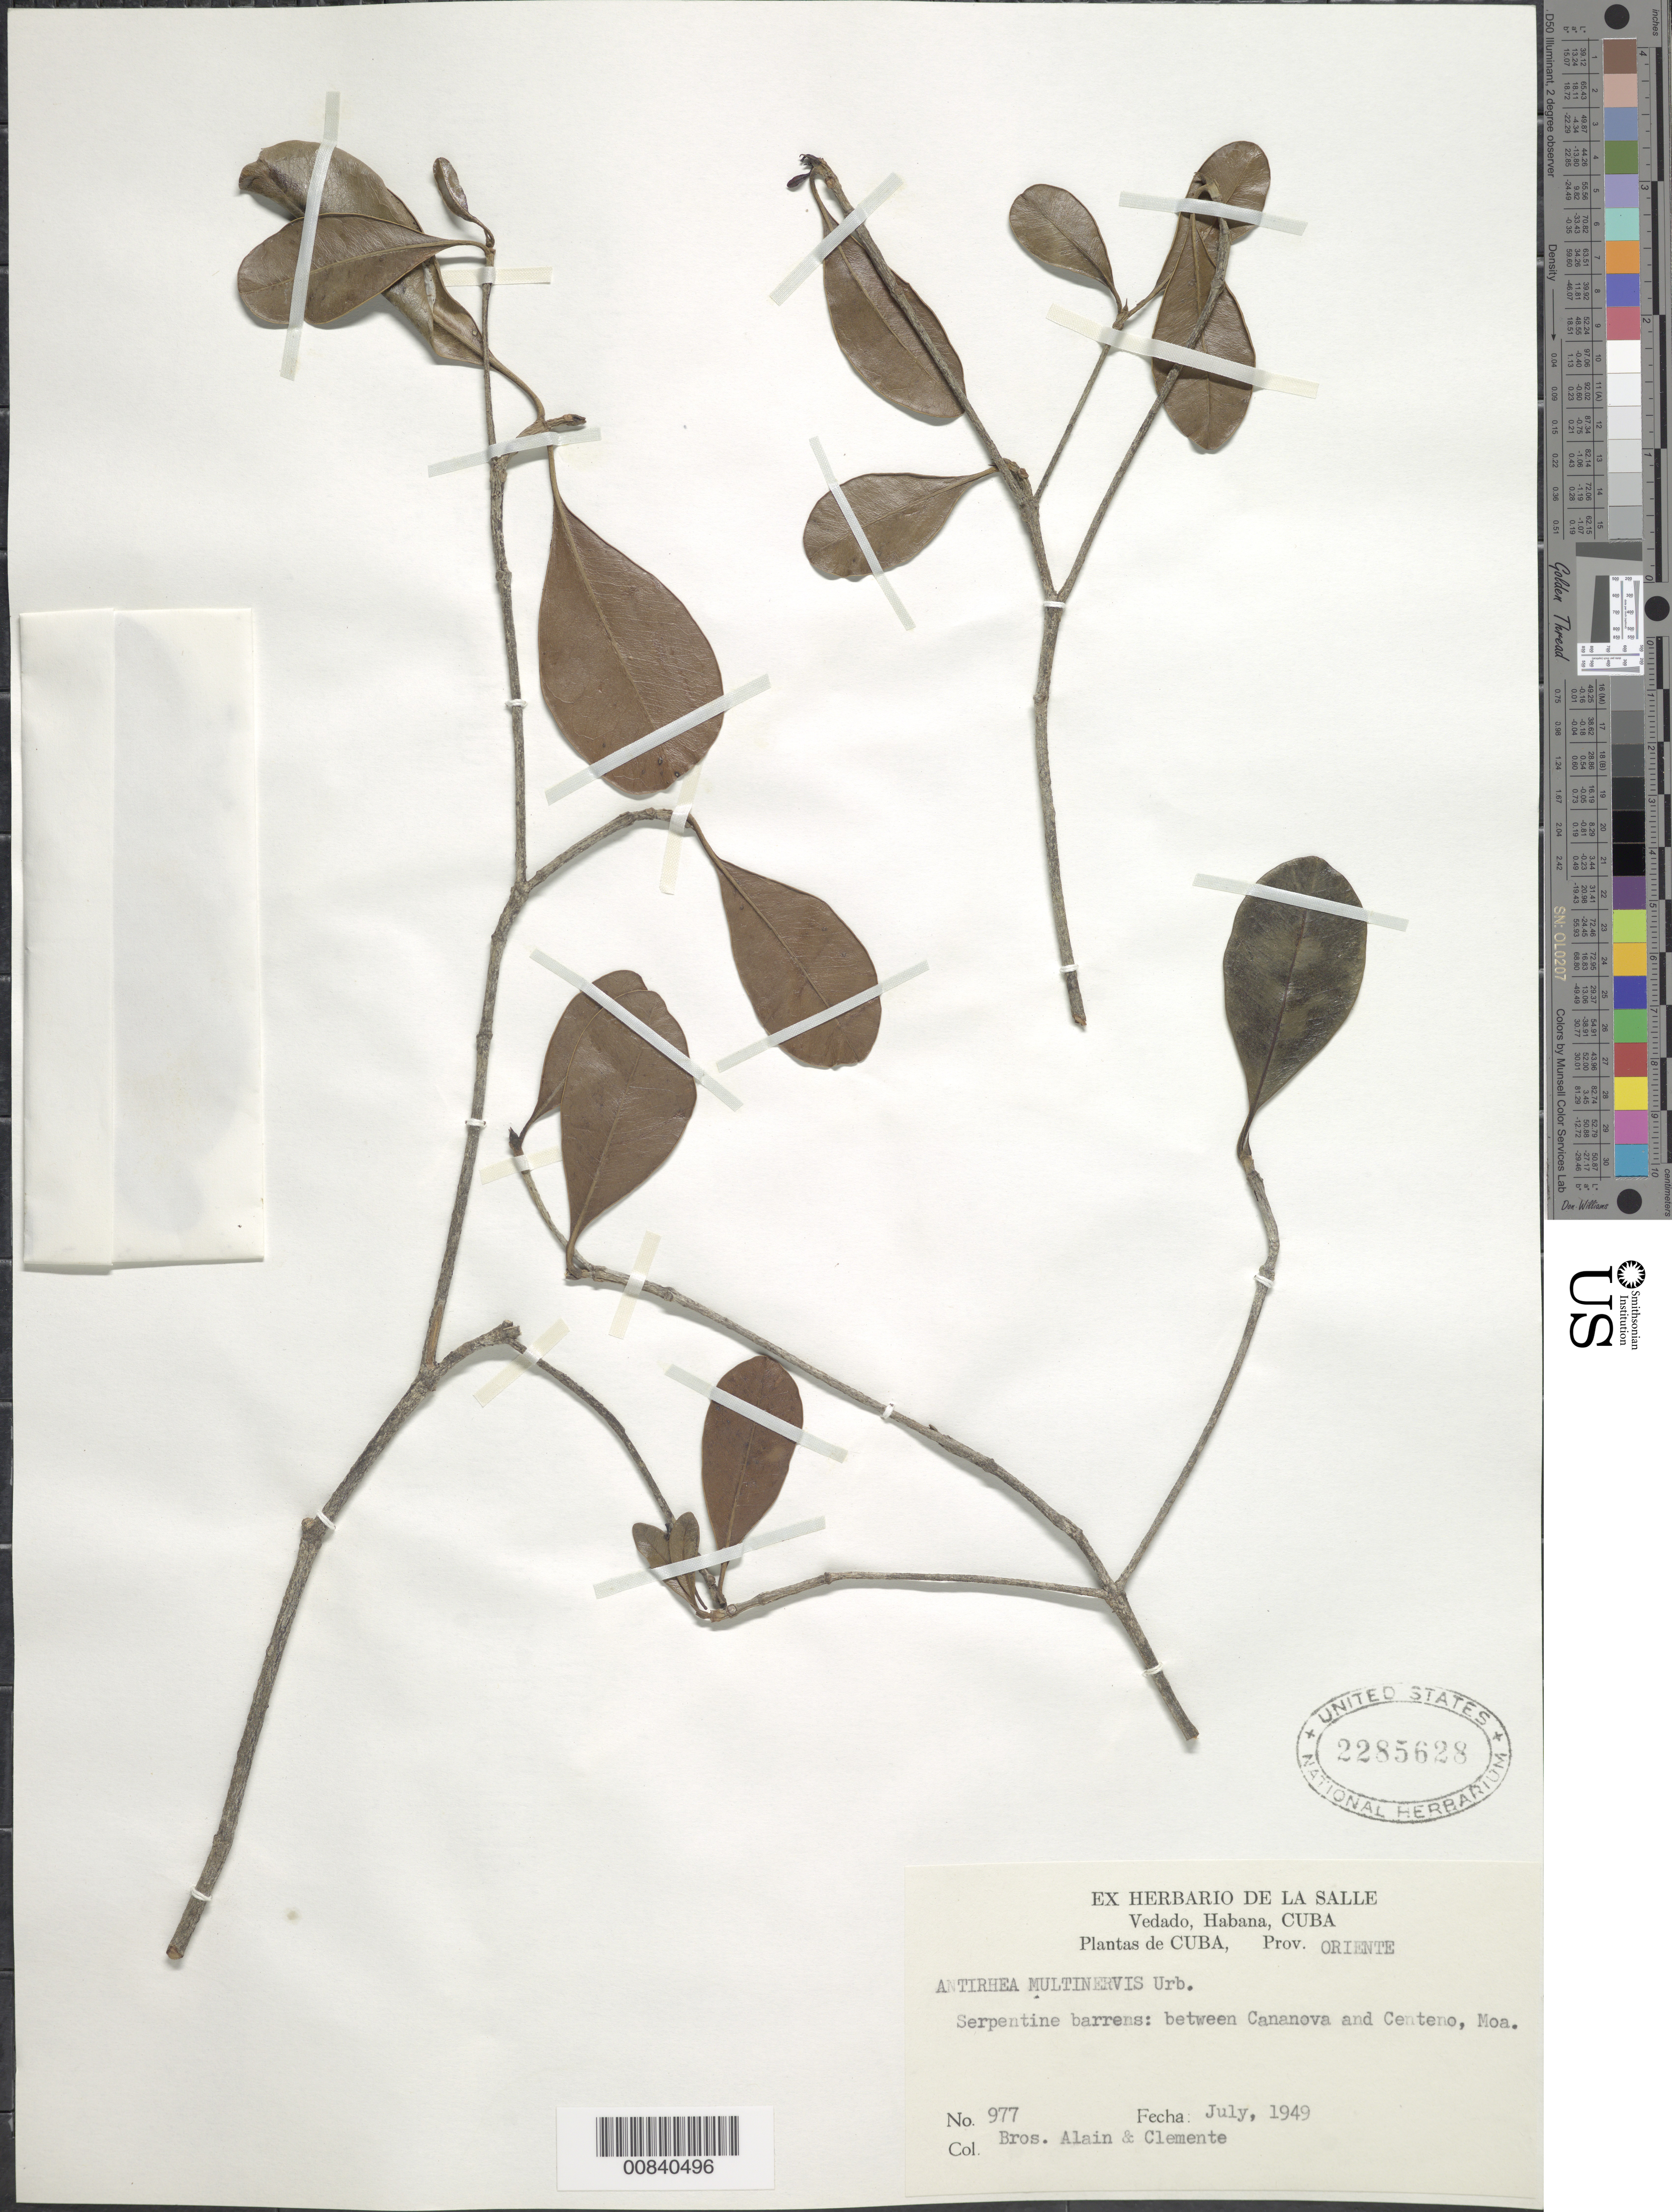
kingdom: Plantae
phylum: Tracheophyta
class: Magnoliopsida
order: Gentianales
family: Rubiaceae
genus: Stenostomum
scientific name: Stenostomum multinerve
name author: (Urb.) Borhidi & Fernández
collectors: A. H. Liogier & Bro. Clemente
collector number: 977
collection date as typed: Jul 1949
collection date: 1949-07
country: Cuba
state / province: Oriente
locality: Between Cananova and Centeno, Moa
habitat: Serpentine barrens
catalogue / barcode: US 2285628